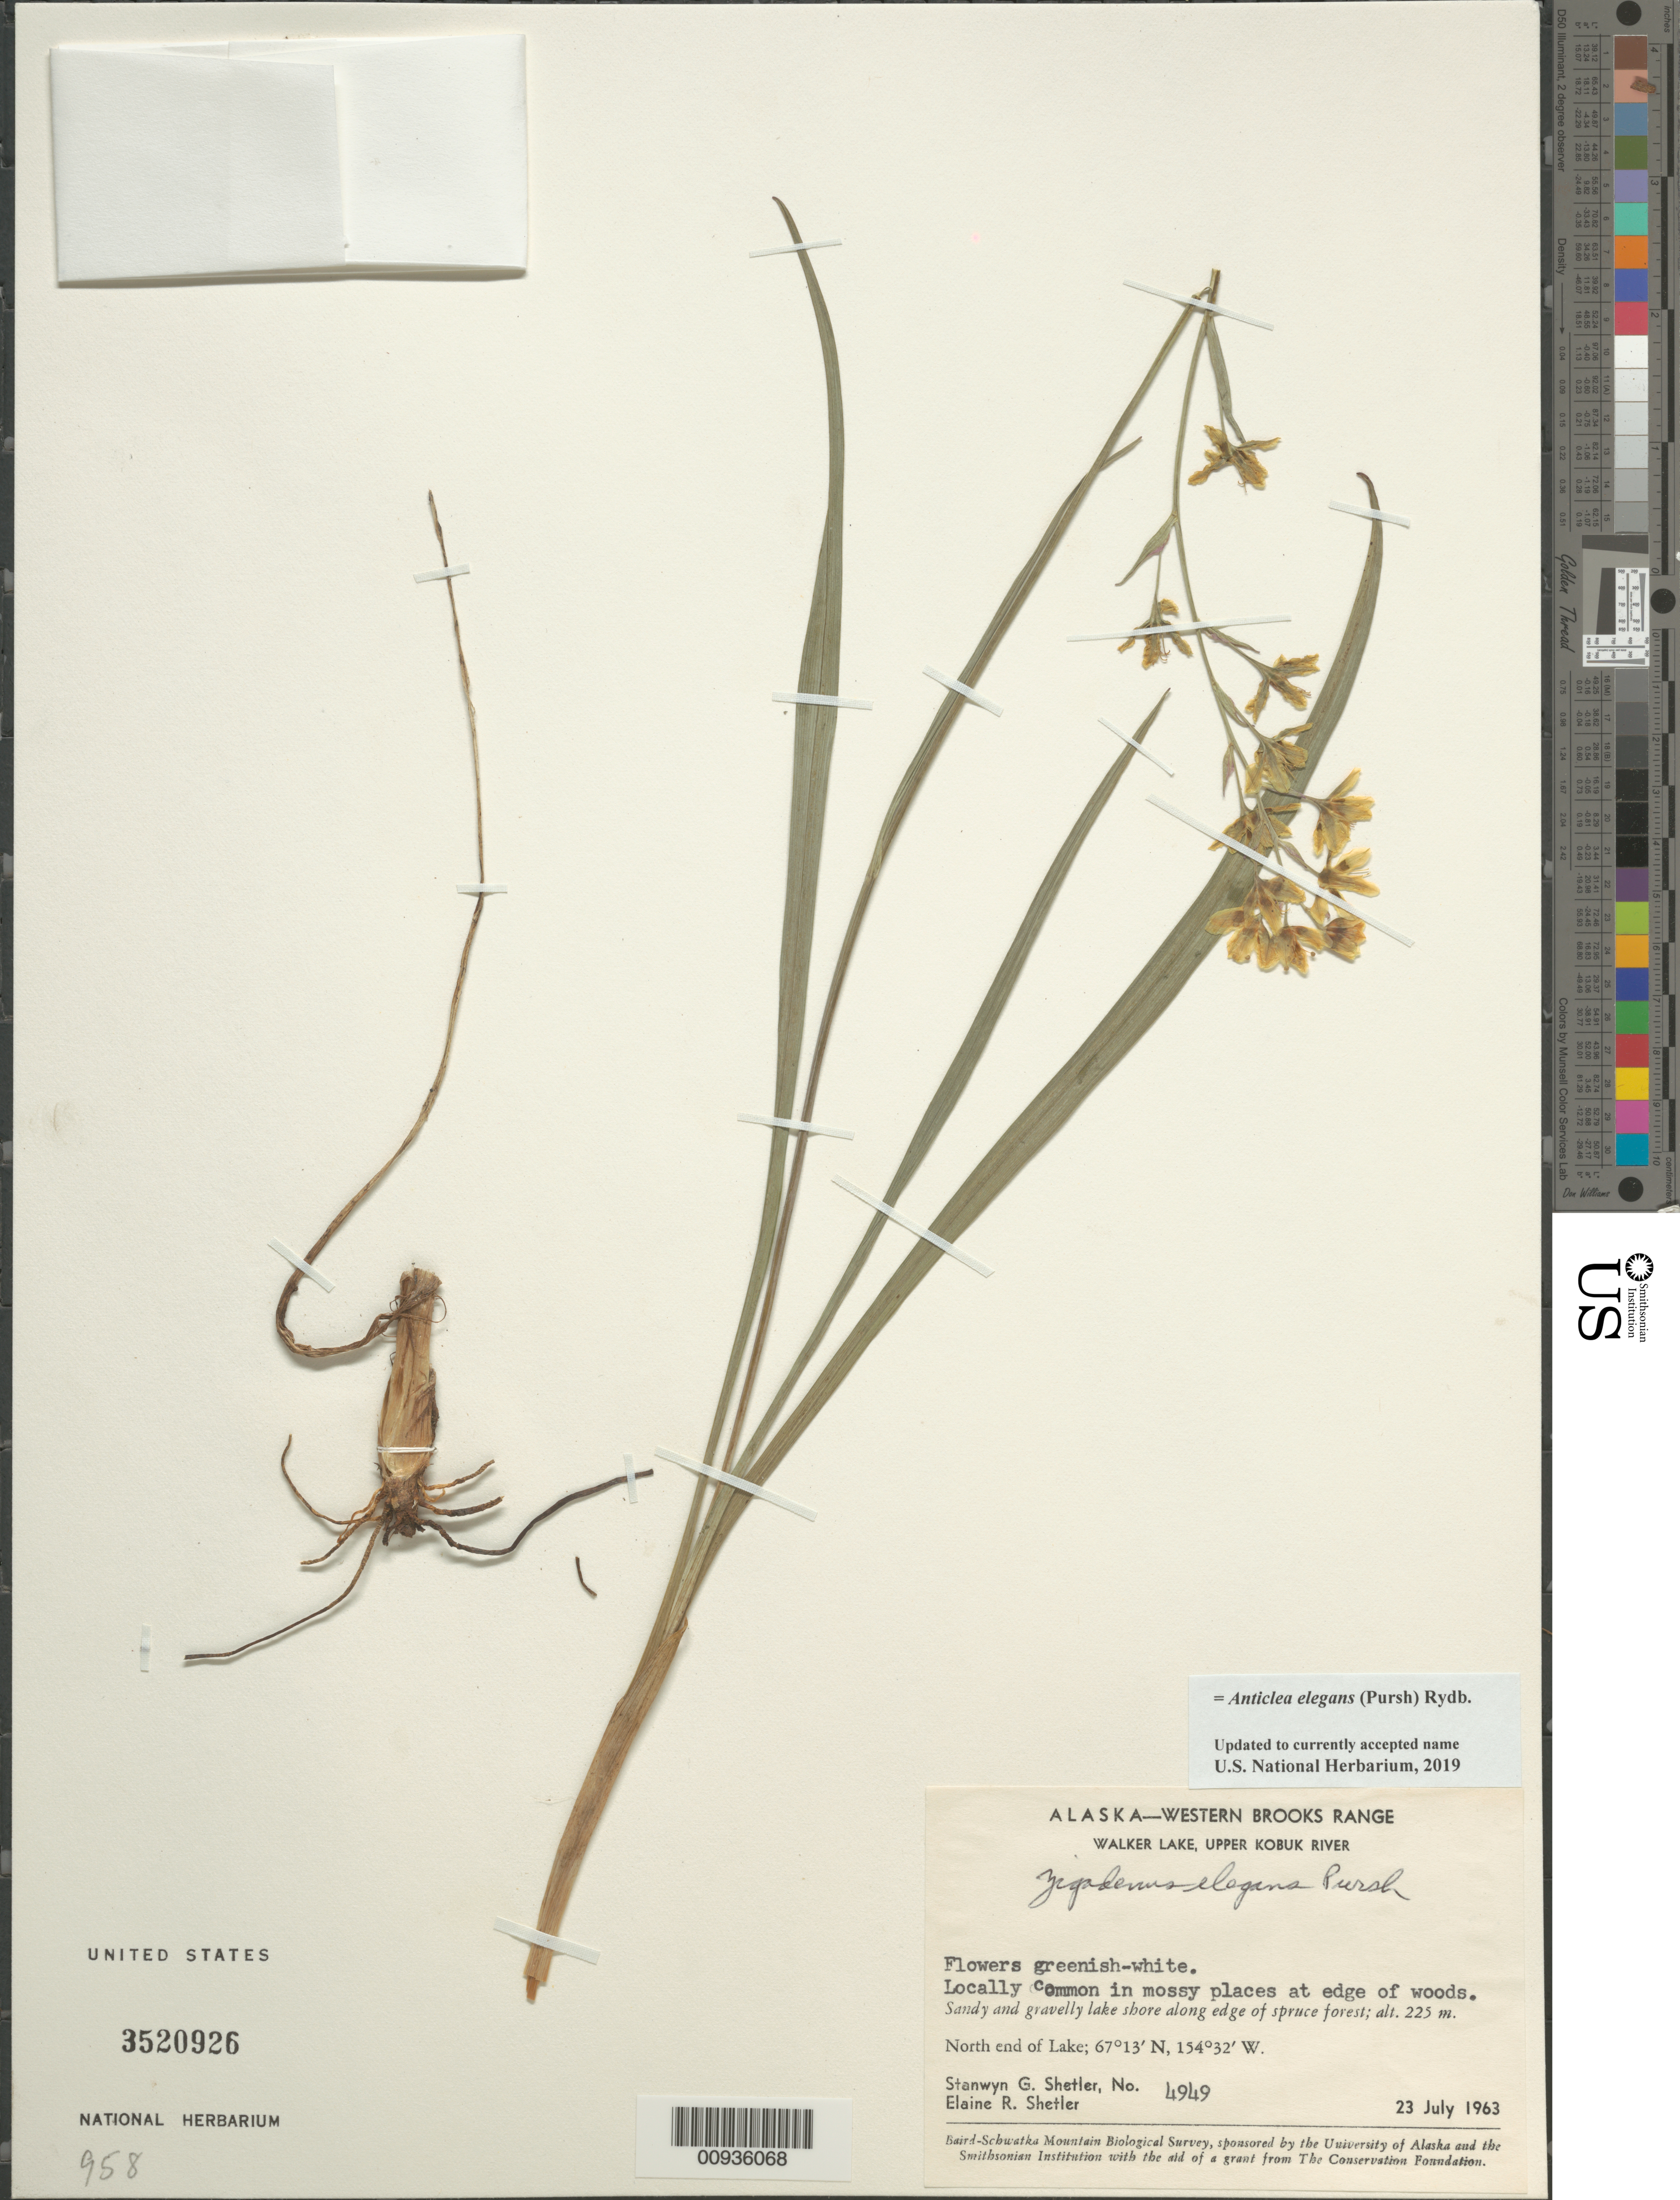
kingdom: Plantae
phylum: Tracheophyta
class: Liliopsida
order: Liliales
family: Melanthiaceae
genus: Anticlea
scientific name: Anticlea elegans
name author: (Pursh) Rydb.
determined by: Strong, Mark T., (BOT), Smithsonian Institution - National Museum of Natural History (UNITED STATES)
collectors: S. Shetler & E. R. Shetler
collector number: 4949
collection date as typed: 23 Jul 1963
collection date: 1963-07-23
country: United States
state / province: Alaska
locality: North end of Walker Lake. Western Brooks Range, Upper Kobuk River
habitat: Sandy and gravelly lake shore along edge of spruce forest.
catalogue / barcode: US 3520926